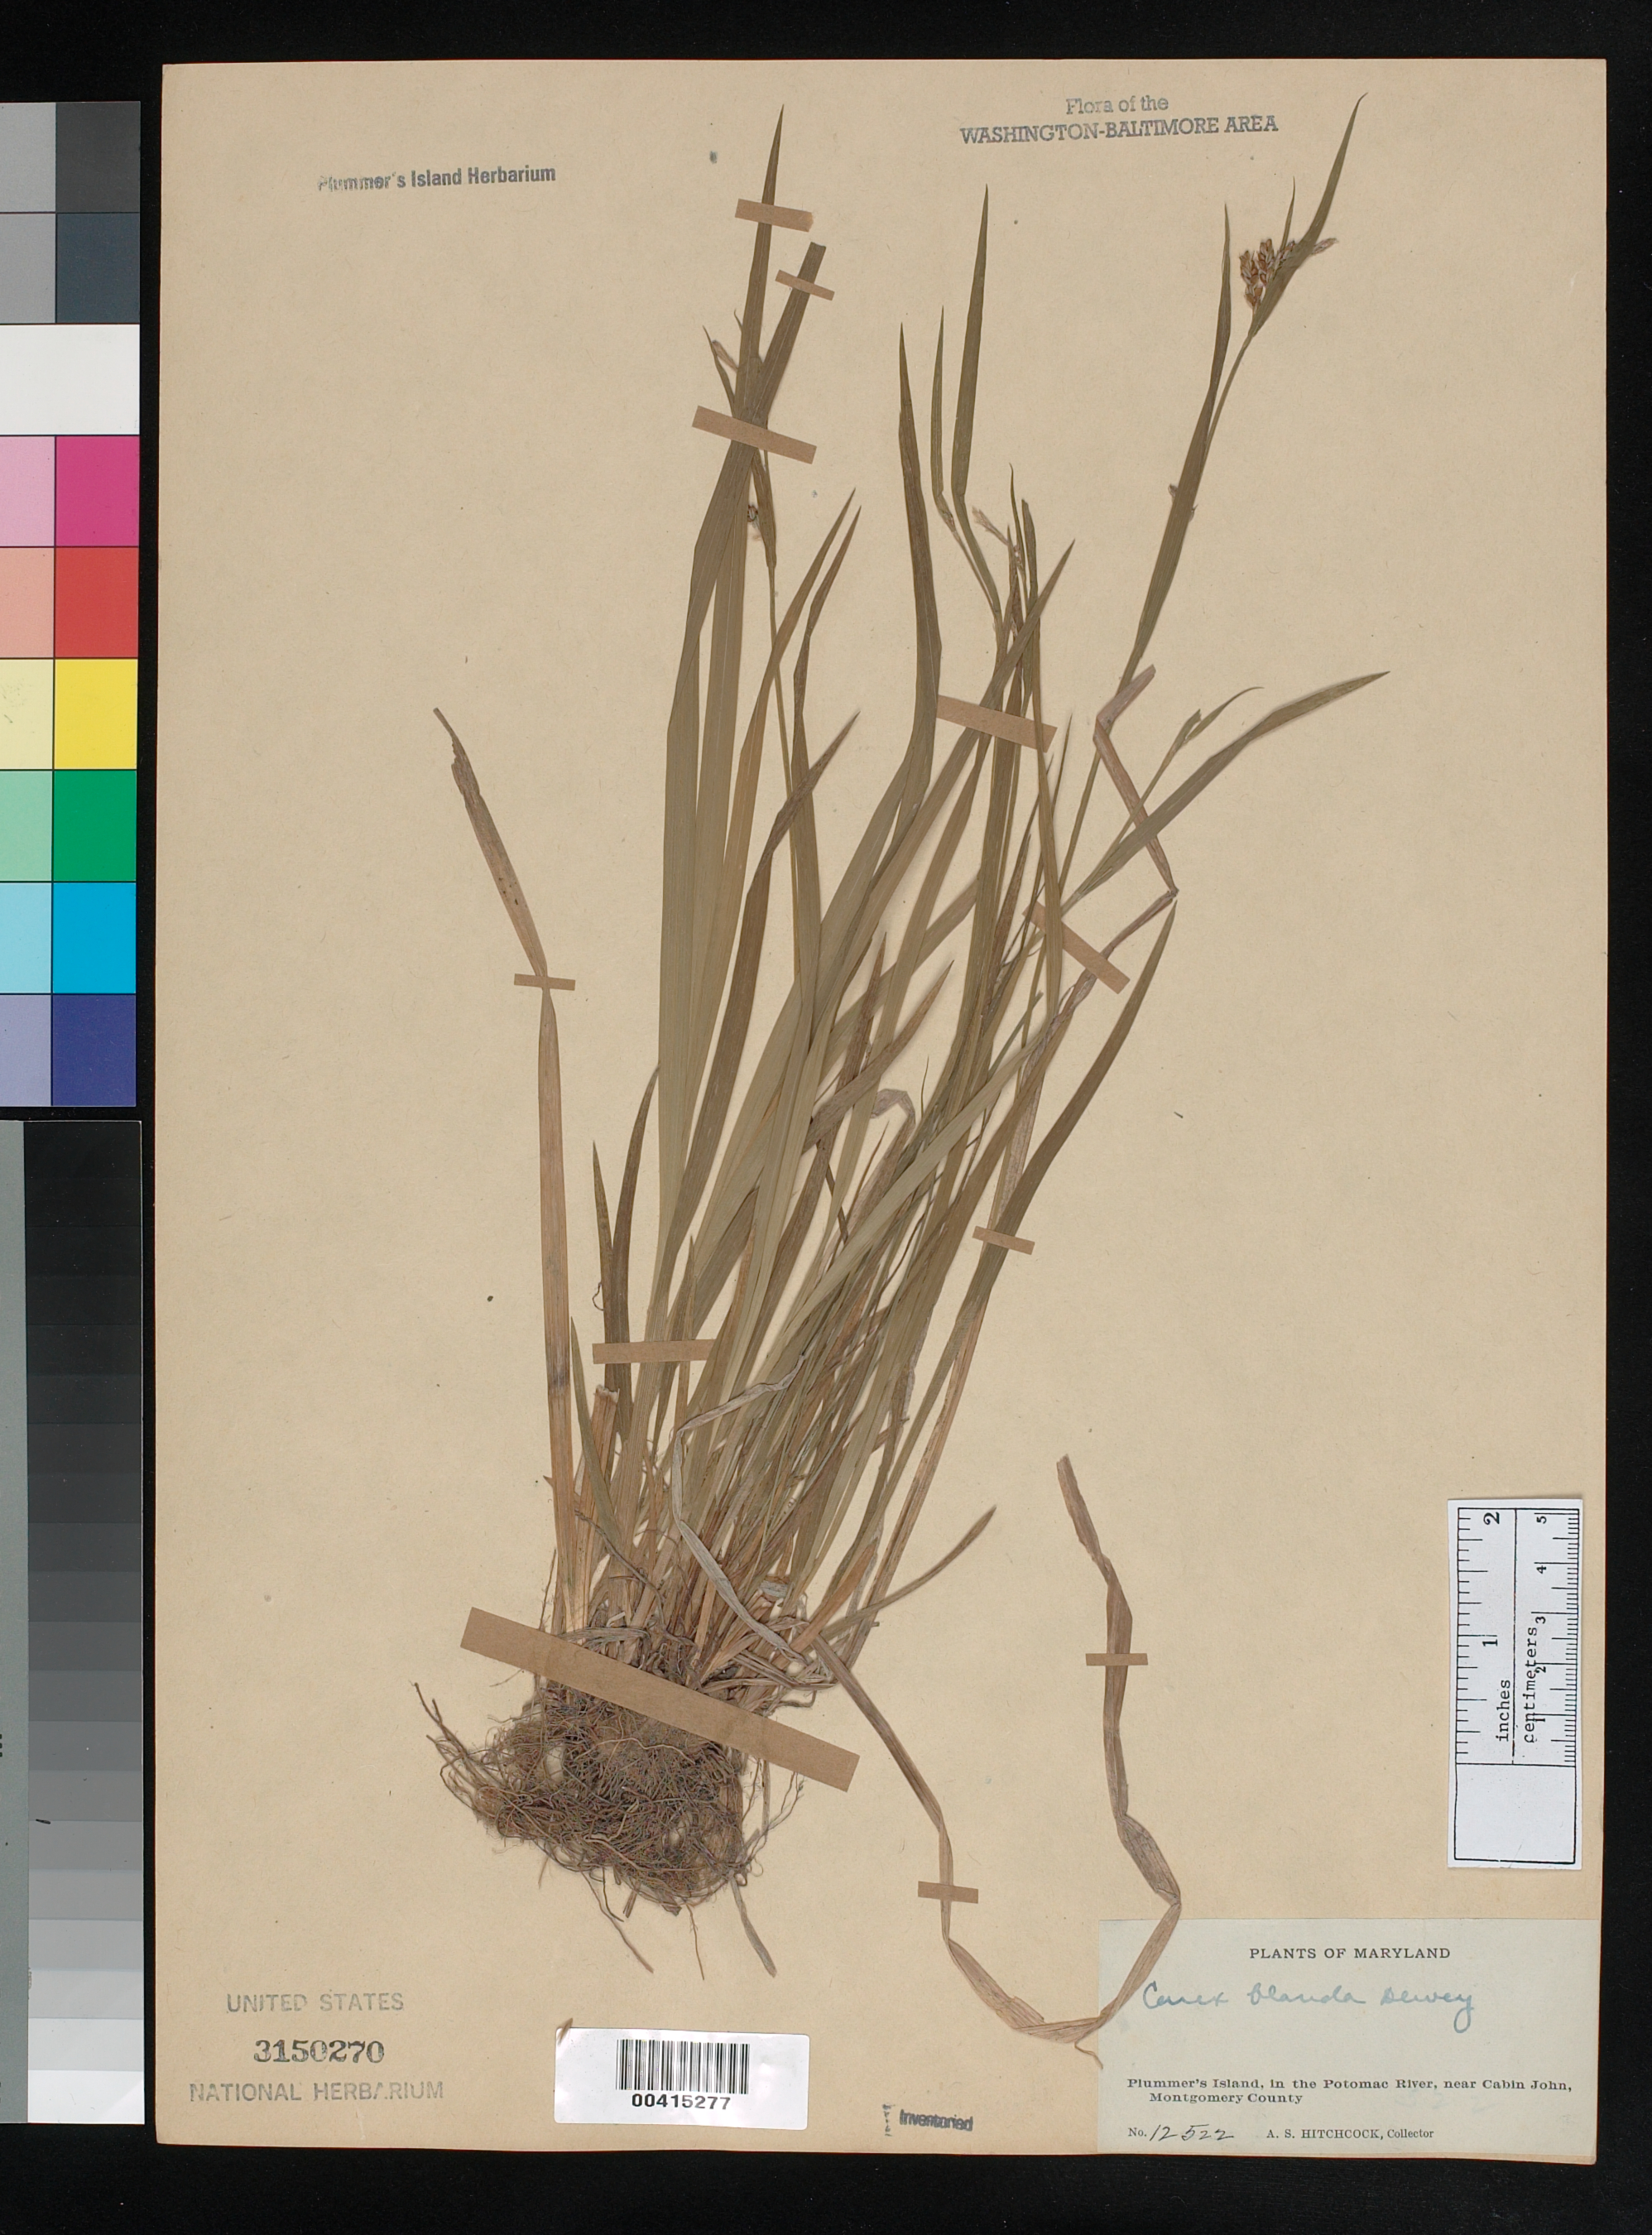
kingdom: Plantae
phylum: Tracheophyta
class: Liliopsida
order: Poales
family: Cyperaceae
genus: Carex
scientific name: Carex blanda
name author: Dewey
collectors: A. S. Hitchcock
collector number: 12522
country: United States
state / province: Maryland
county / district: Montgomery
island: Plummers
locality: Plummer's Island C. & O. Canal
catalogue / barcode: US 3150270